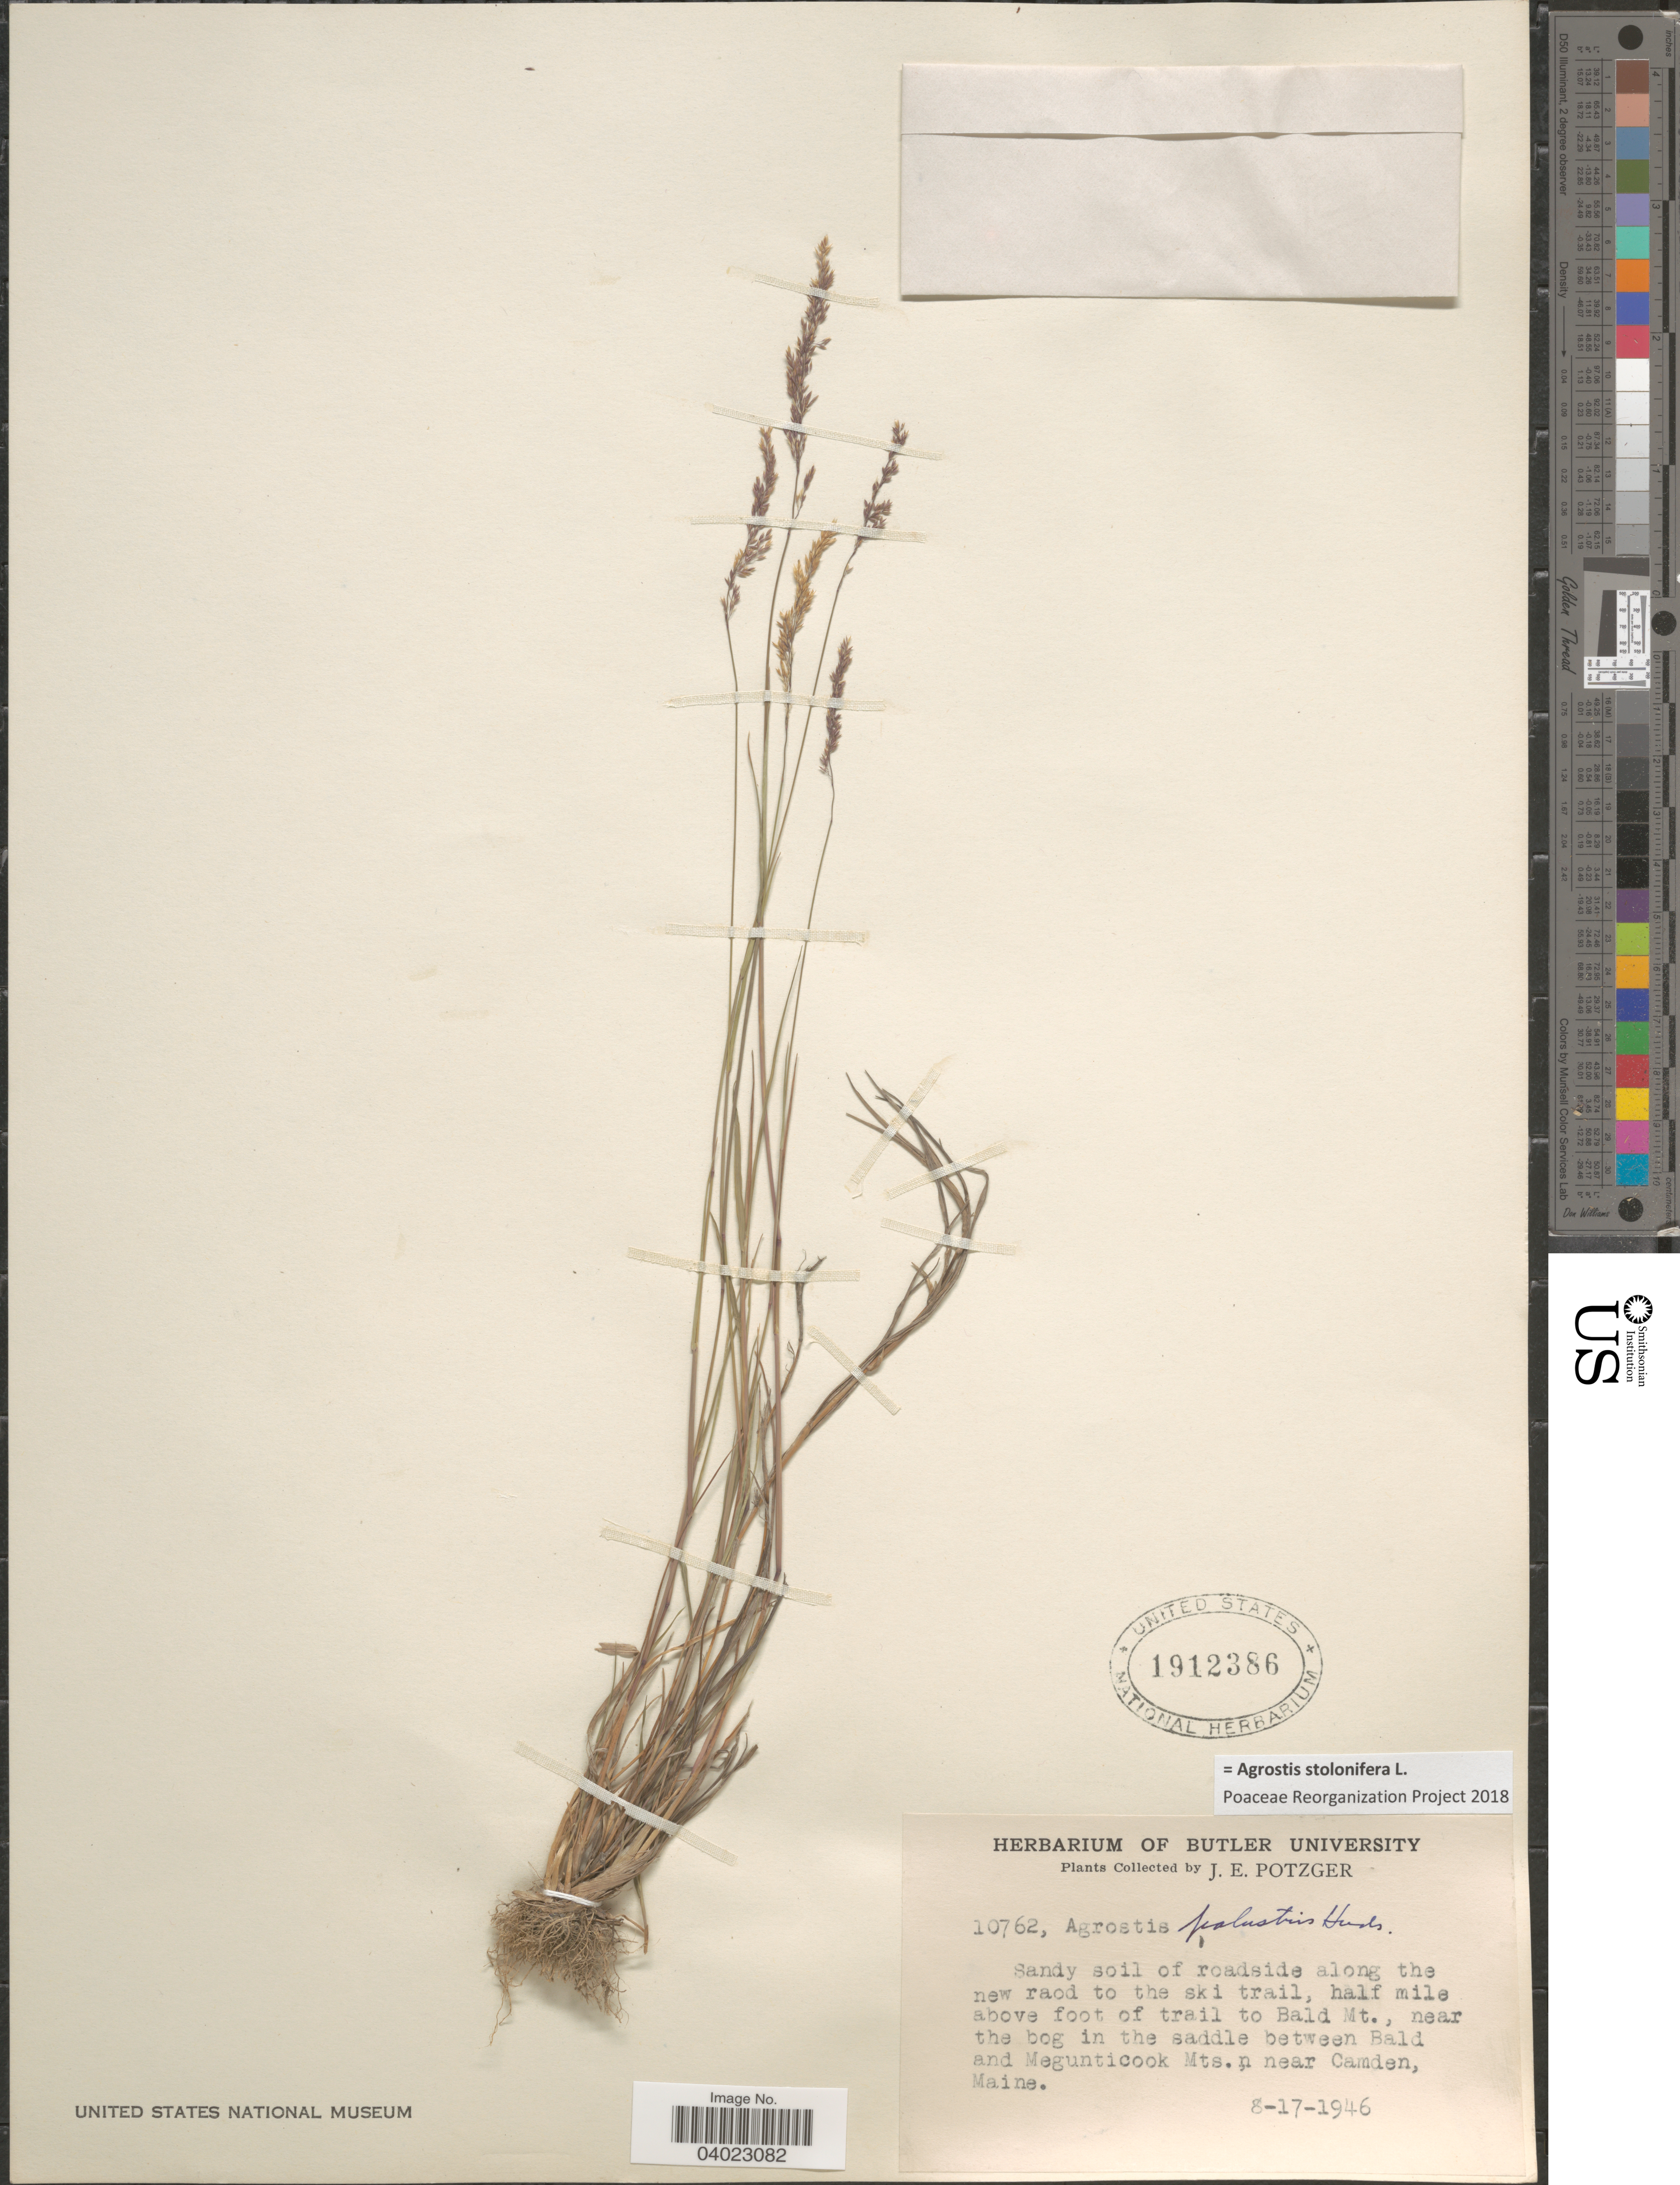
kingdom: Plantae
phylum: Tracheophyta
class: Liliopsida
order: Poales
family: Poaceae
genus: Agrostis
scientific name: Agrostis stolonifera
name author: L.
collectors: J. Potzger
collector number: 10762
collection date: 1946-08-17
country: United States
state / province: Maine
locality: Sandy soil of roadside along the new road to the ski trail, half mile above foot of trail to Bald Mt., near the bog in the saddle between Bald and Megunticook Mts. n near Camden.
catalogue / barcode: US 1912386